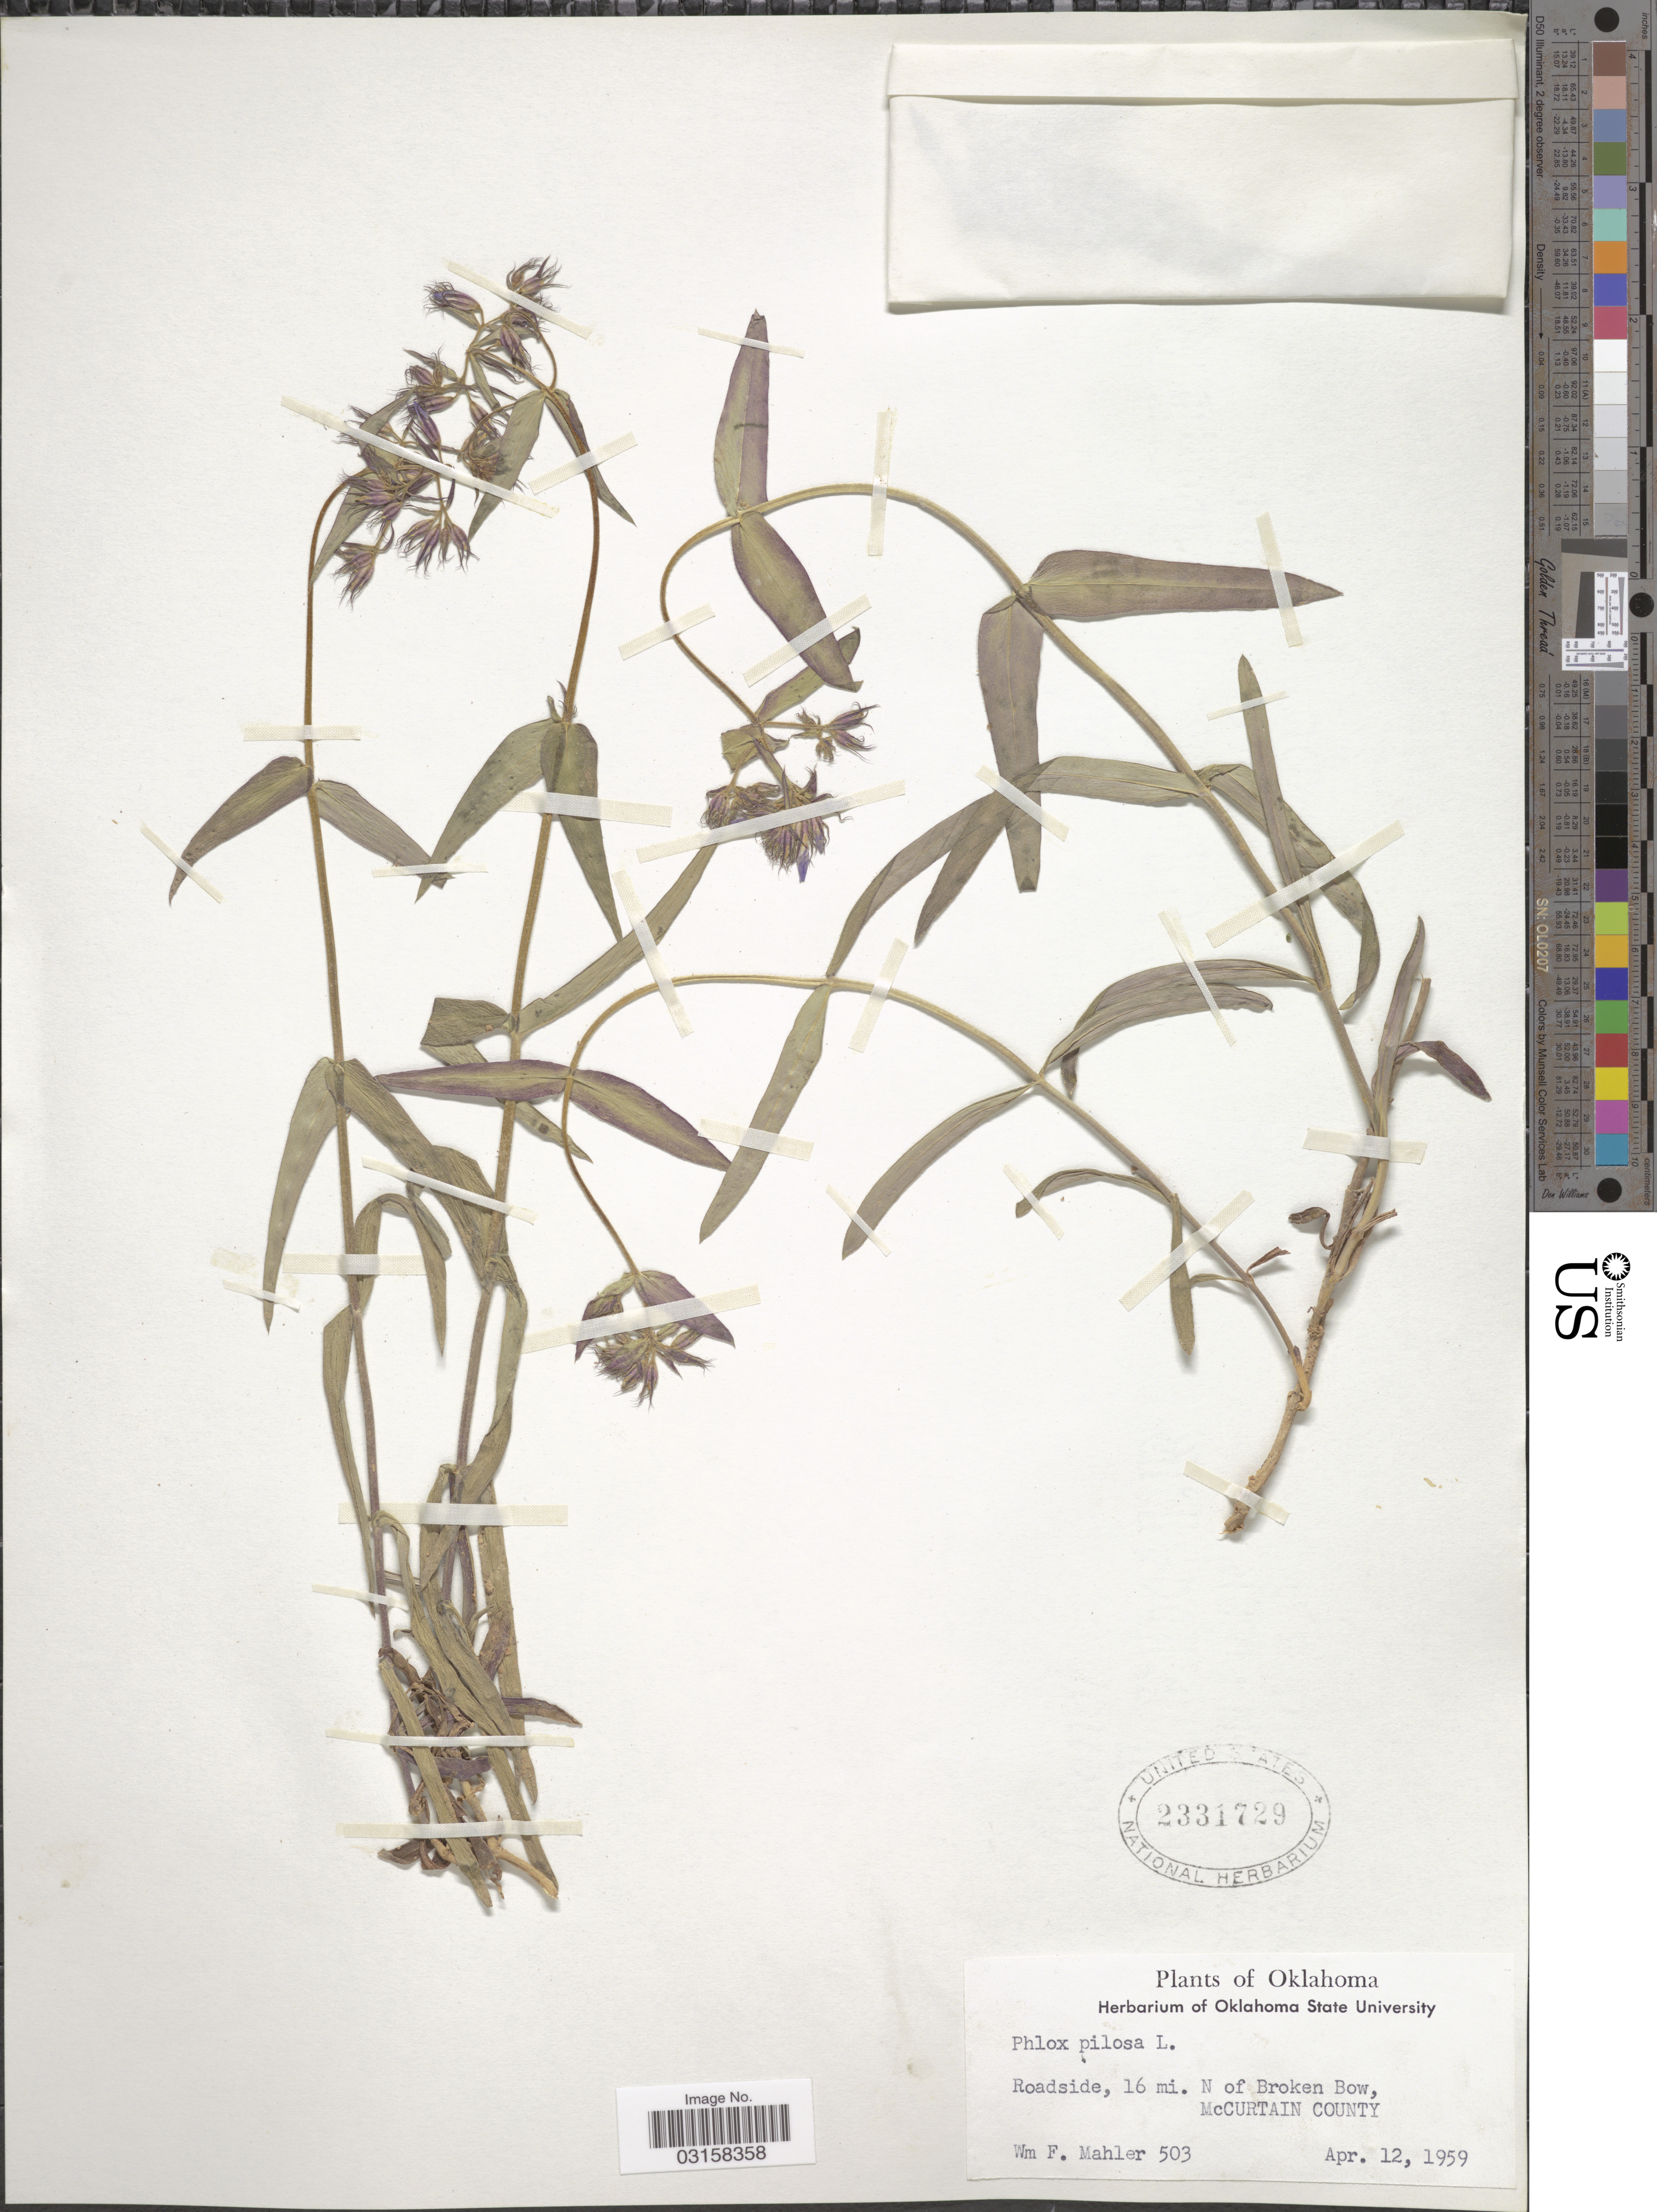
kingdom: Plantae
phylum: Tracheophyta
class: Magnoliopsida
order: Ericales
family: Polemoniaceae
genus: Phlox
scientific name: Phlox pilosa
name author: L.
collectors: W. F. Mahler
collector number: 503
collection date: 1959-04-12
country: United States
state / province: Oklahoma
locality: Roadside, 16 mi. N of Broken Bow, McCurtain County.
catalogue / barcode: US 2331729